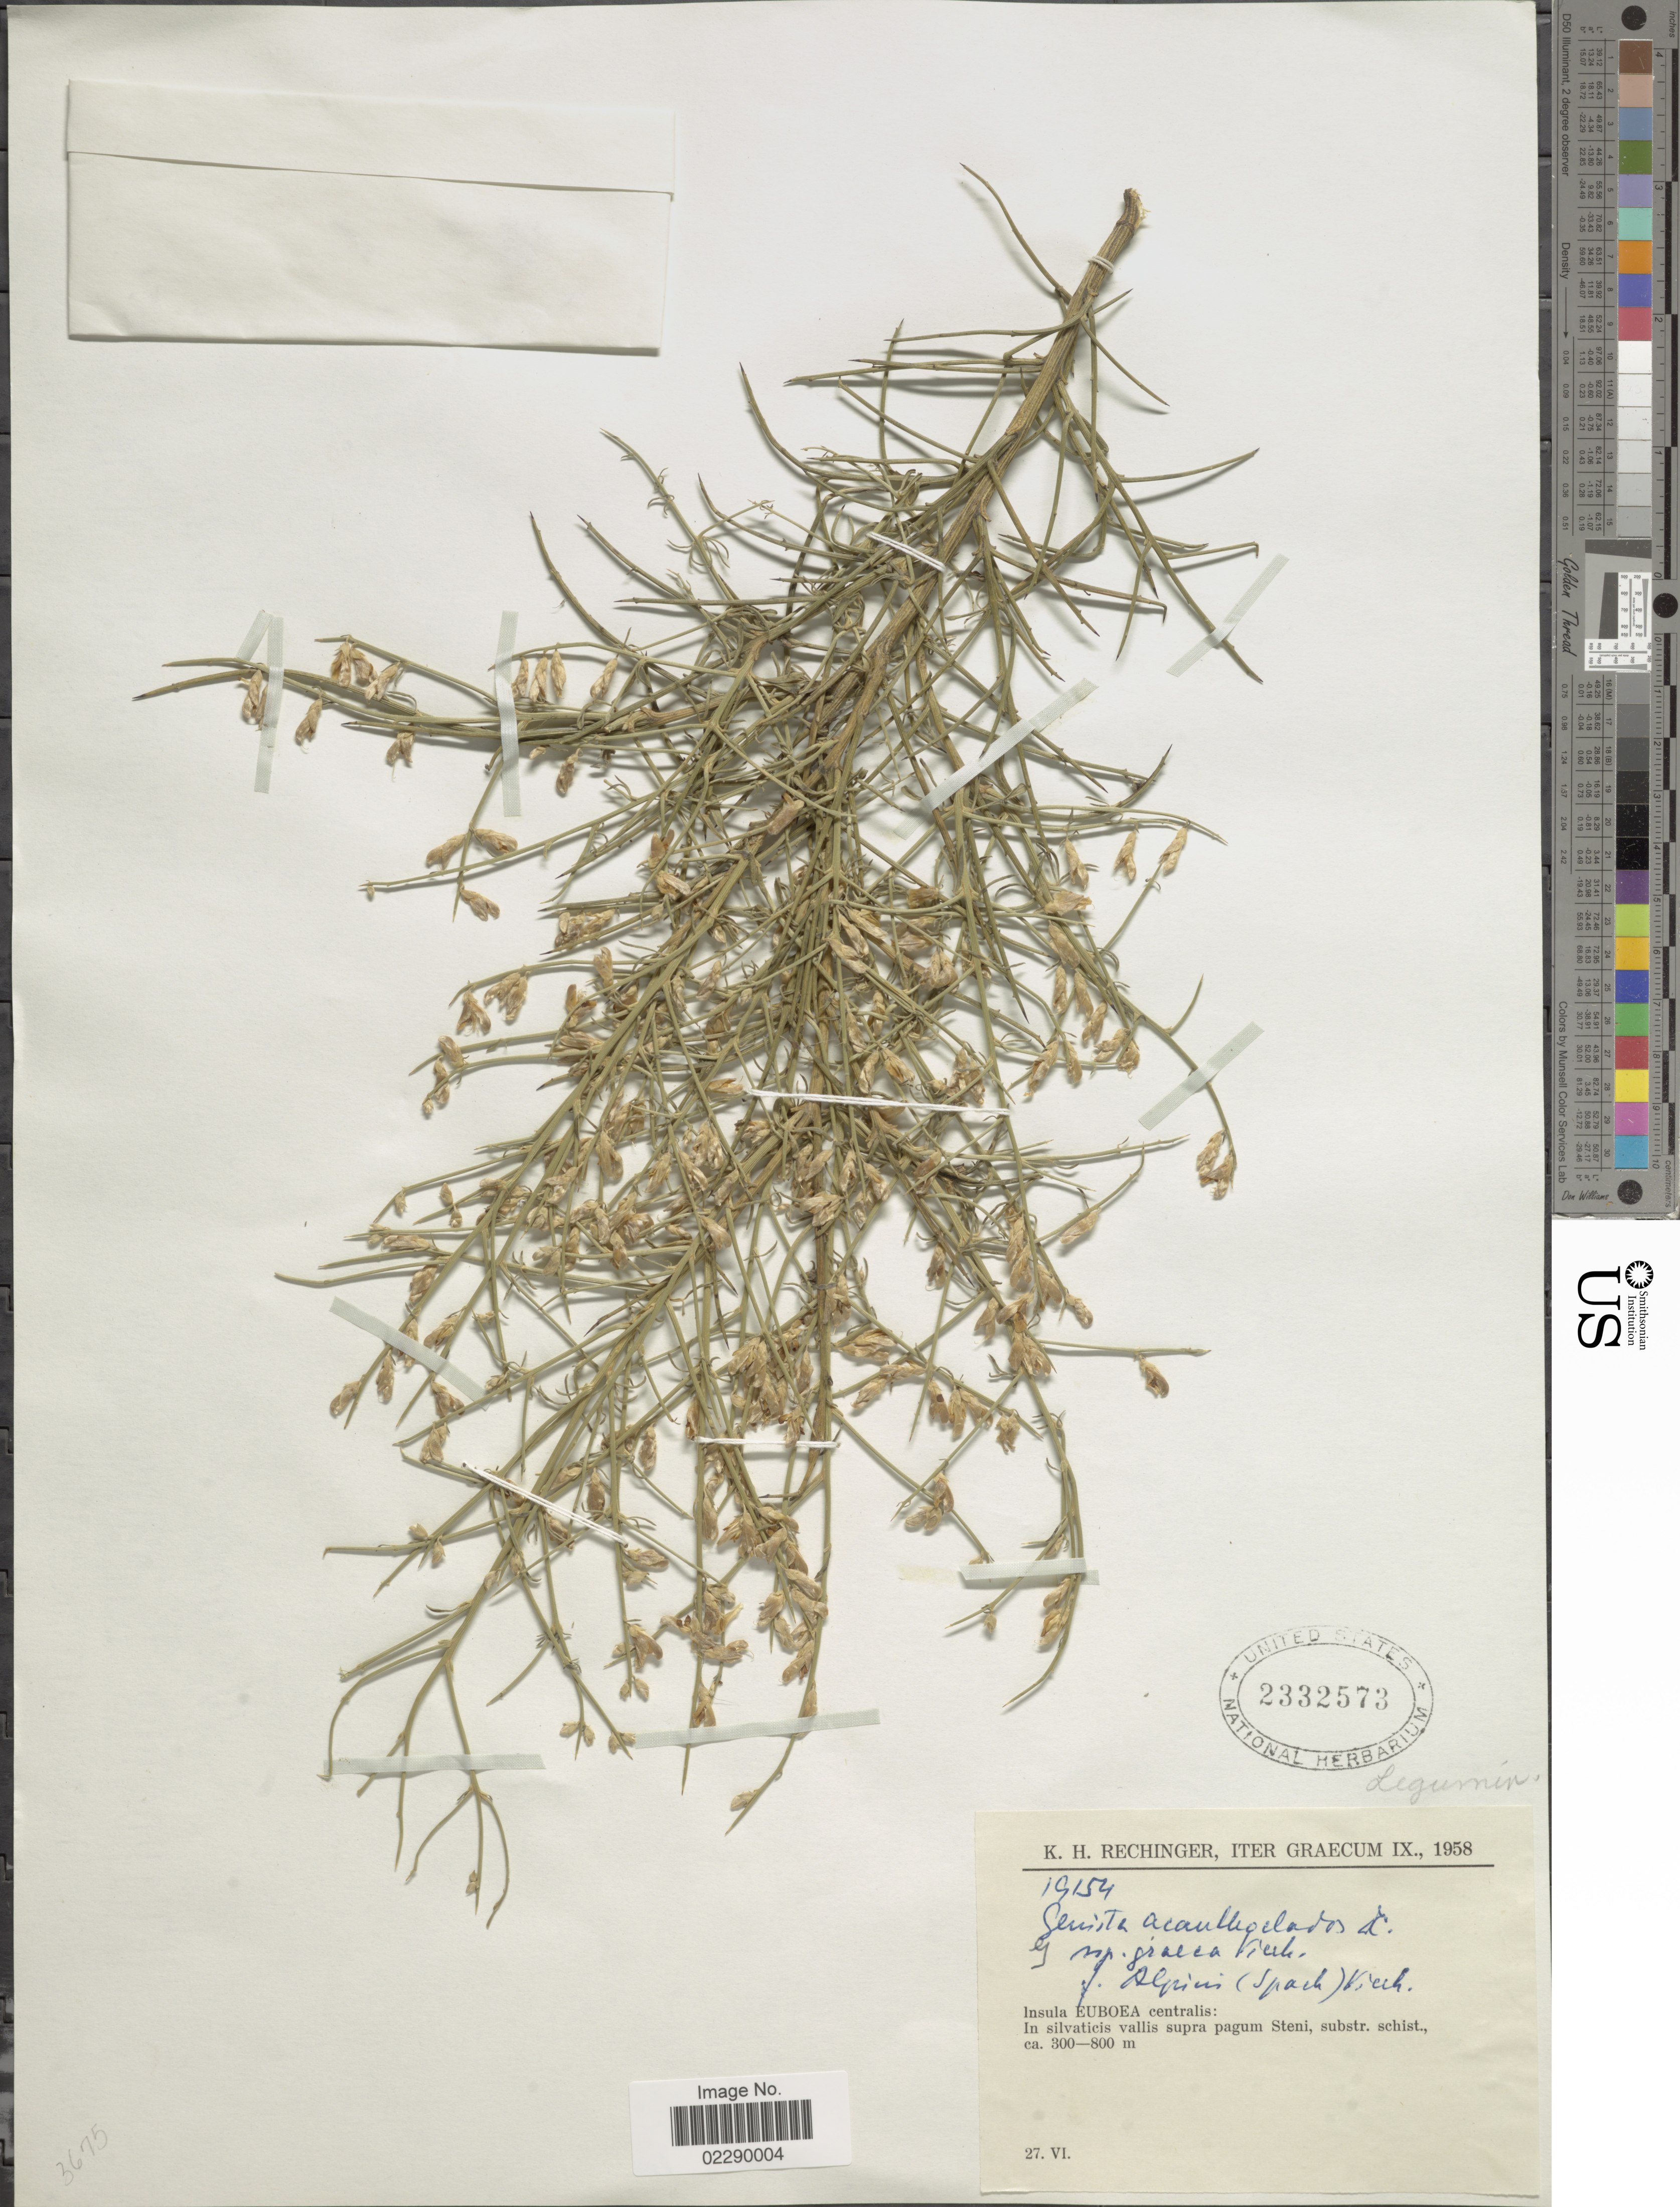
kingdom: Plantae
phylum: Tracheophyta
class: Magnoliopsida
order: Fabales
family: Fabaceae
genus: Genista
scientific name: Genista acanthoclada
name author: DC.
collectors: K. H. Rechinger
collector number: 19154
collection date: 1958-06-27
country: Greece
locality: Iter Graecum. Insula Euboea centralis: In silvaticis vallis supra pagum Steni, substr. schist.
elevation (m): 300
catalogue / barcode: US 2332573